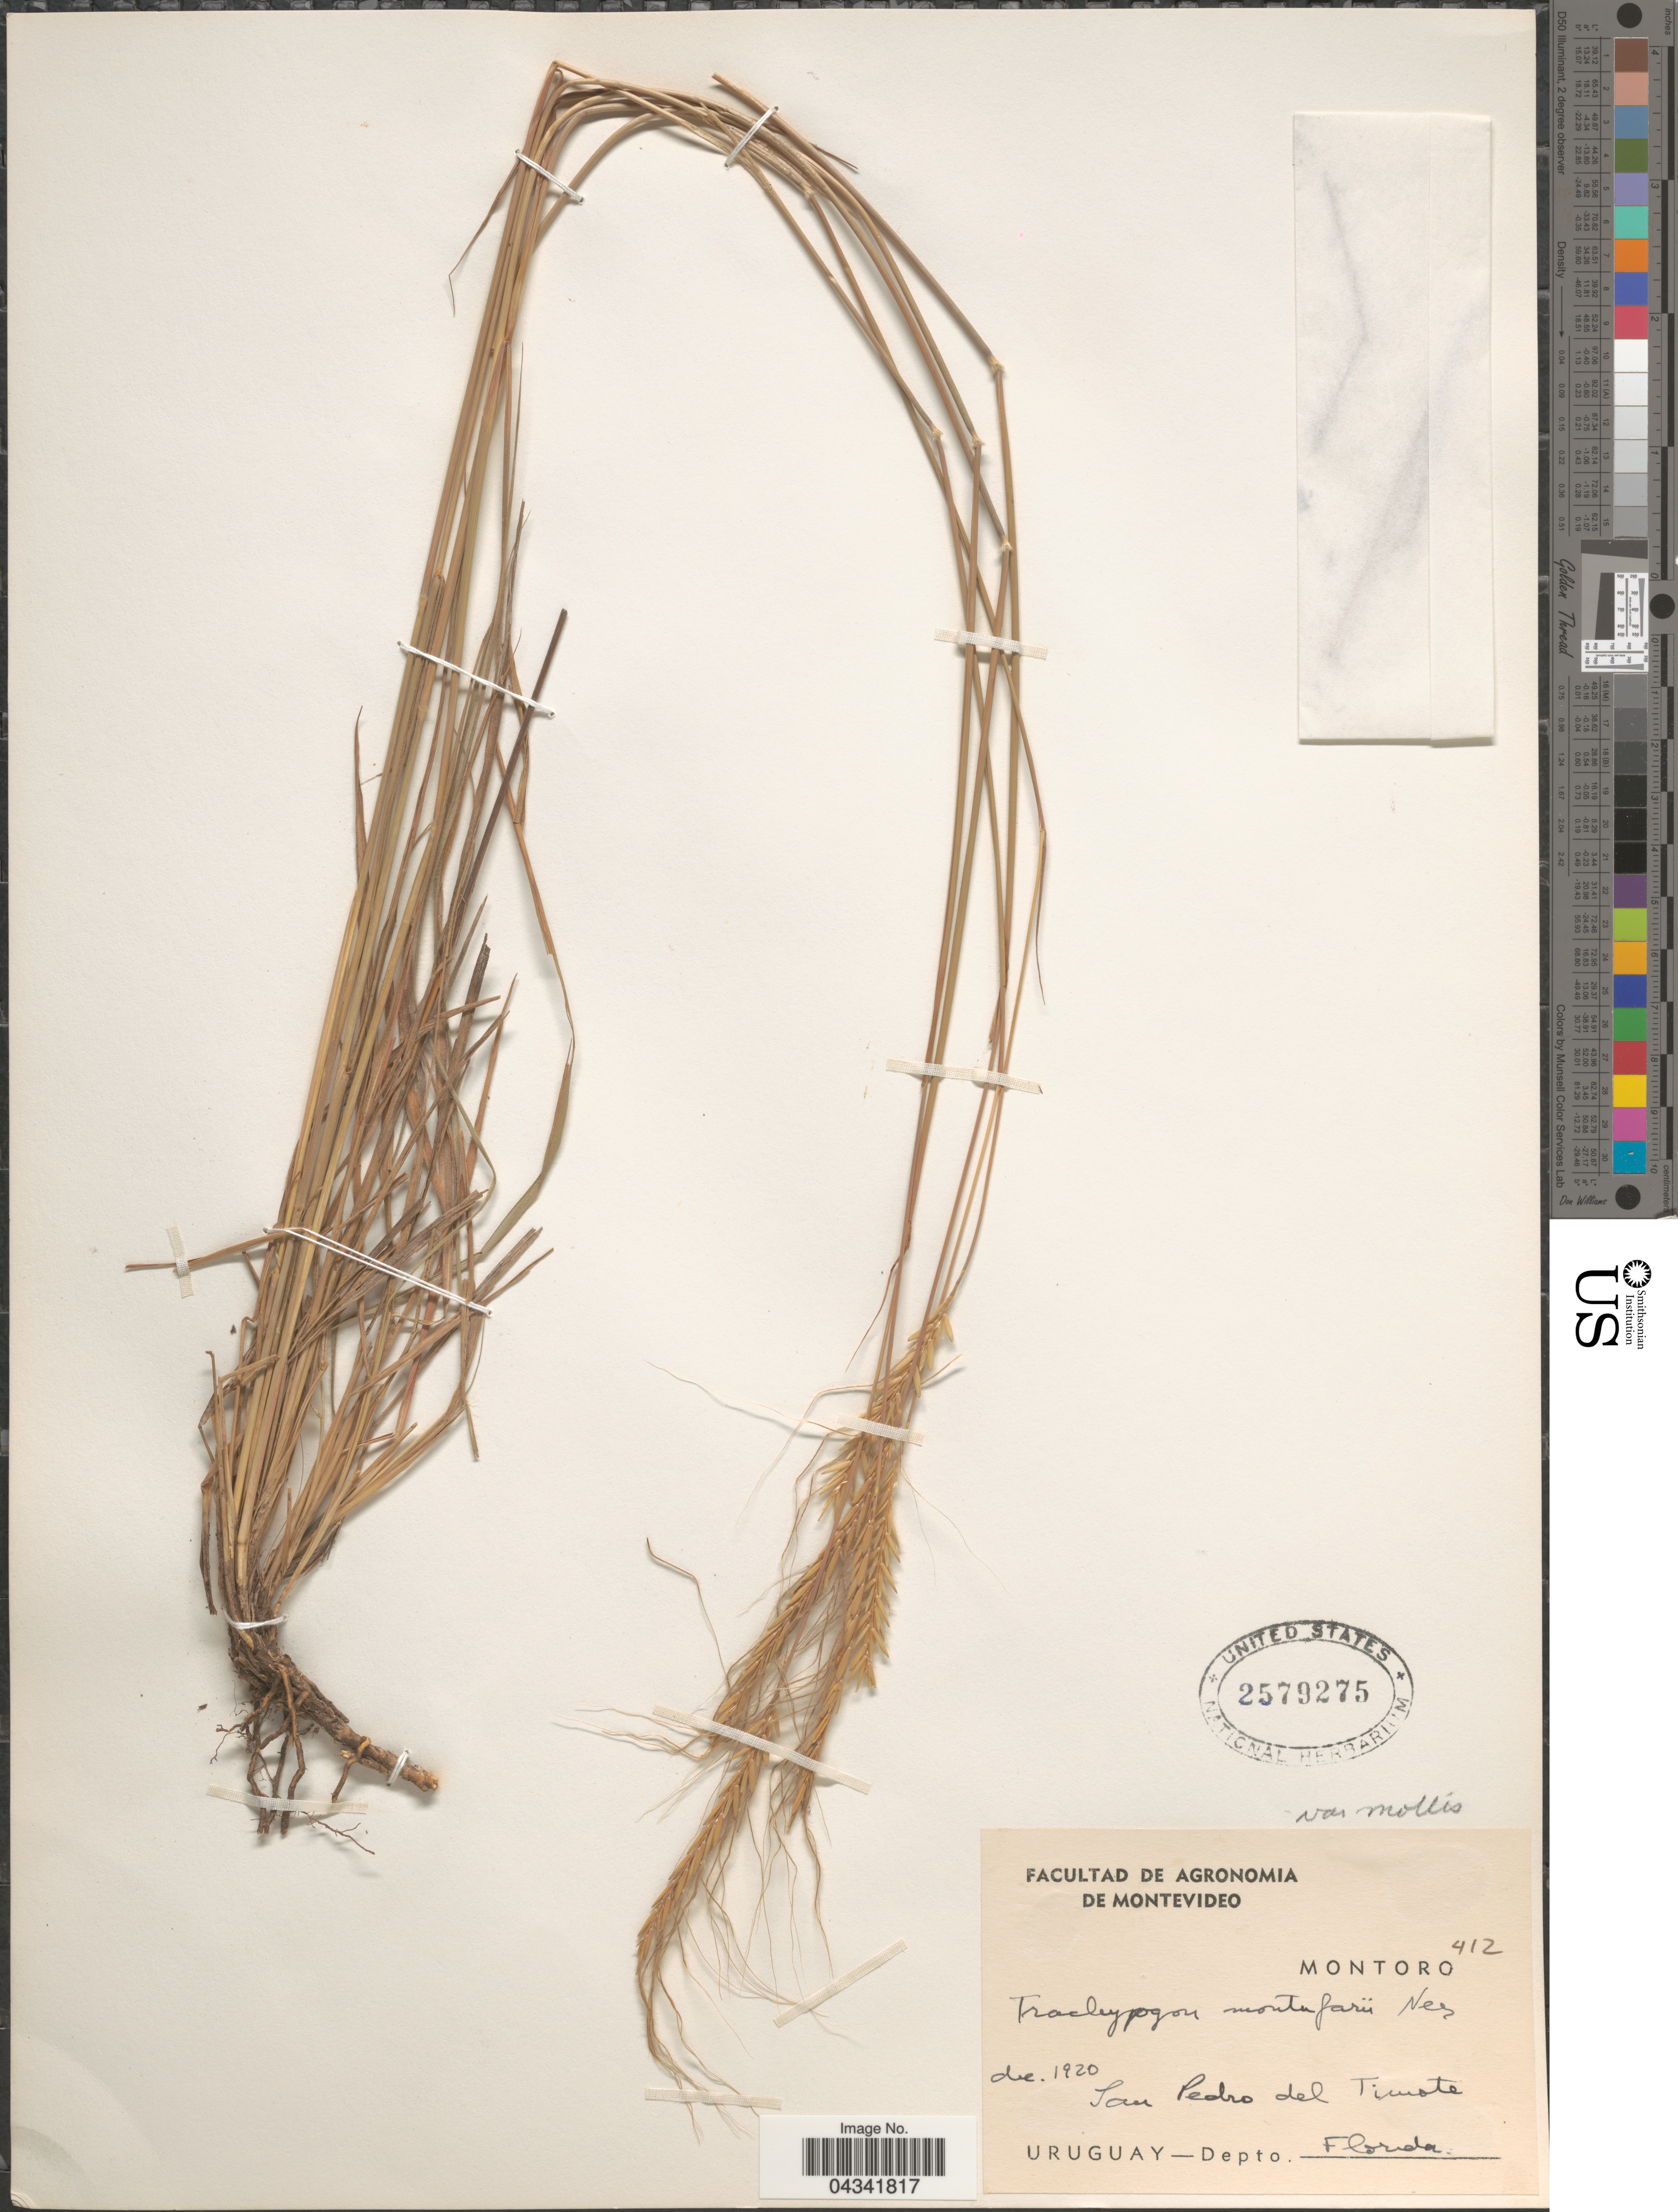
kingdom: Plantae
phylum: Tracheophyta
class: Liliopsida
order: Poales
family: Poaceae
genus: Trachypogon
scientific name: Trachypogon spicatus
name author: (L. f.) Kuntze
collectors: Montoro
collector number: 412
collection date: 1920-12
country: Uruguay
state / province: Florida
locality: San Pedro del Timote. Depto. Florida.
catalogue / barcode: US 2579275